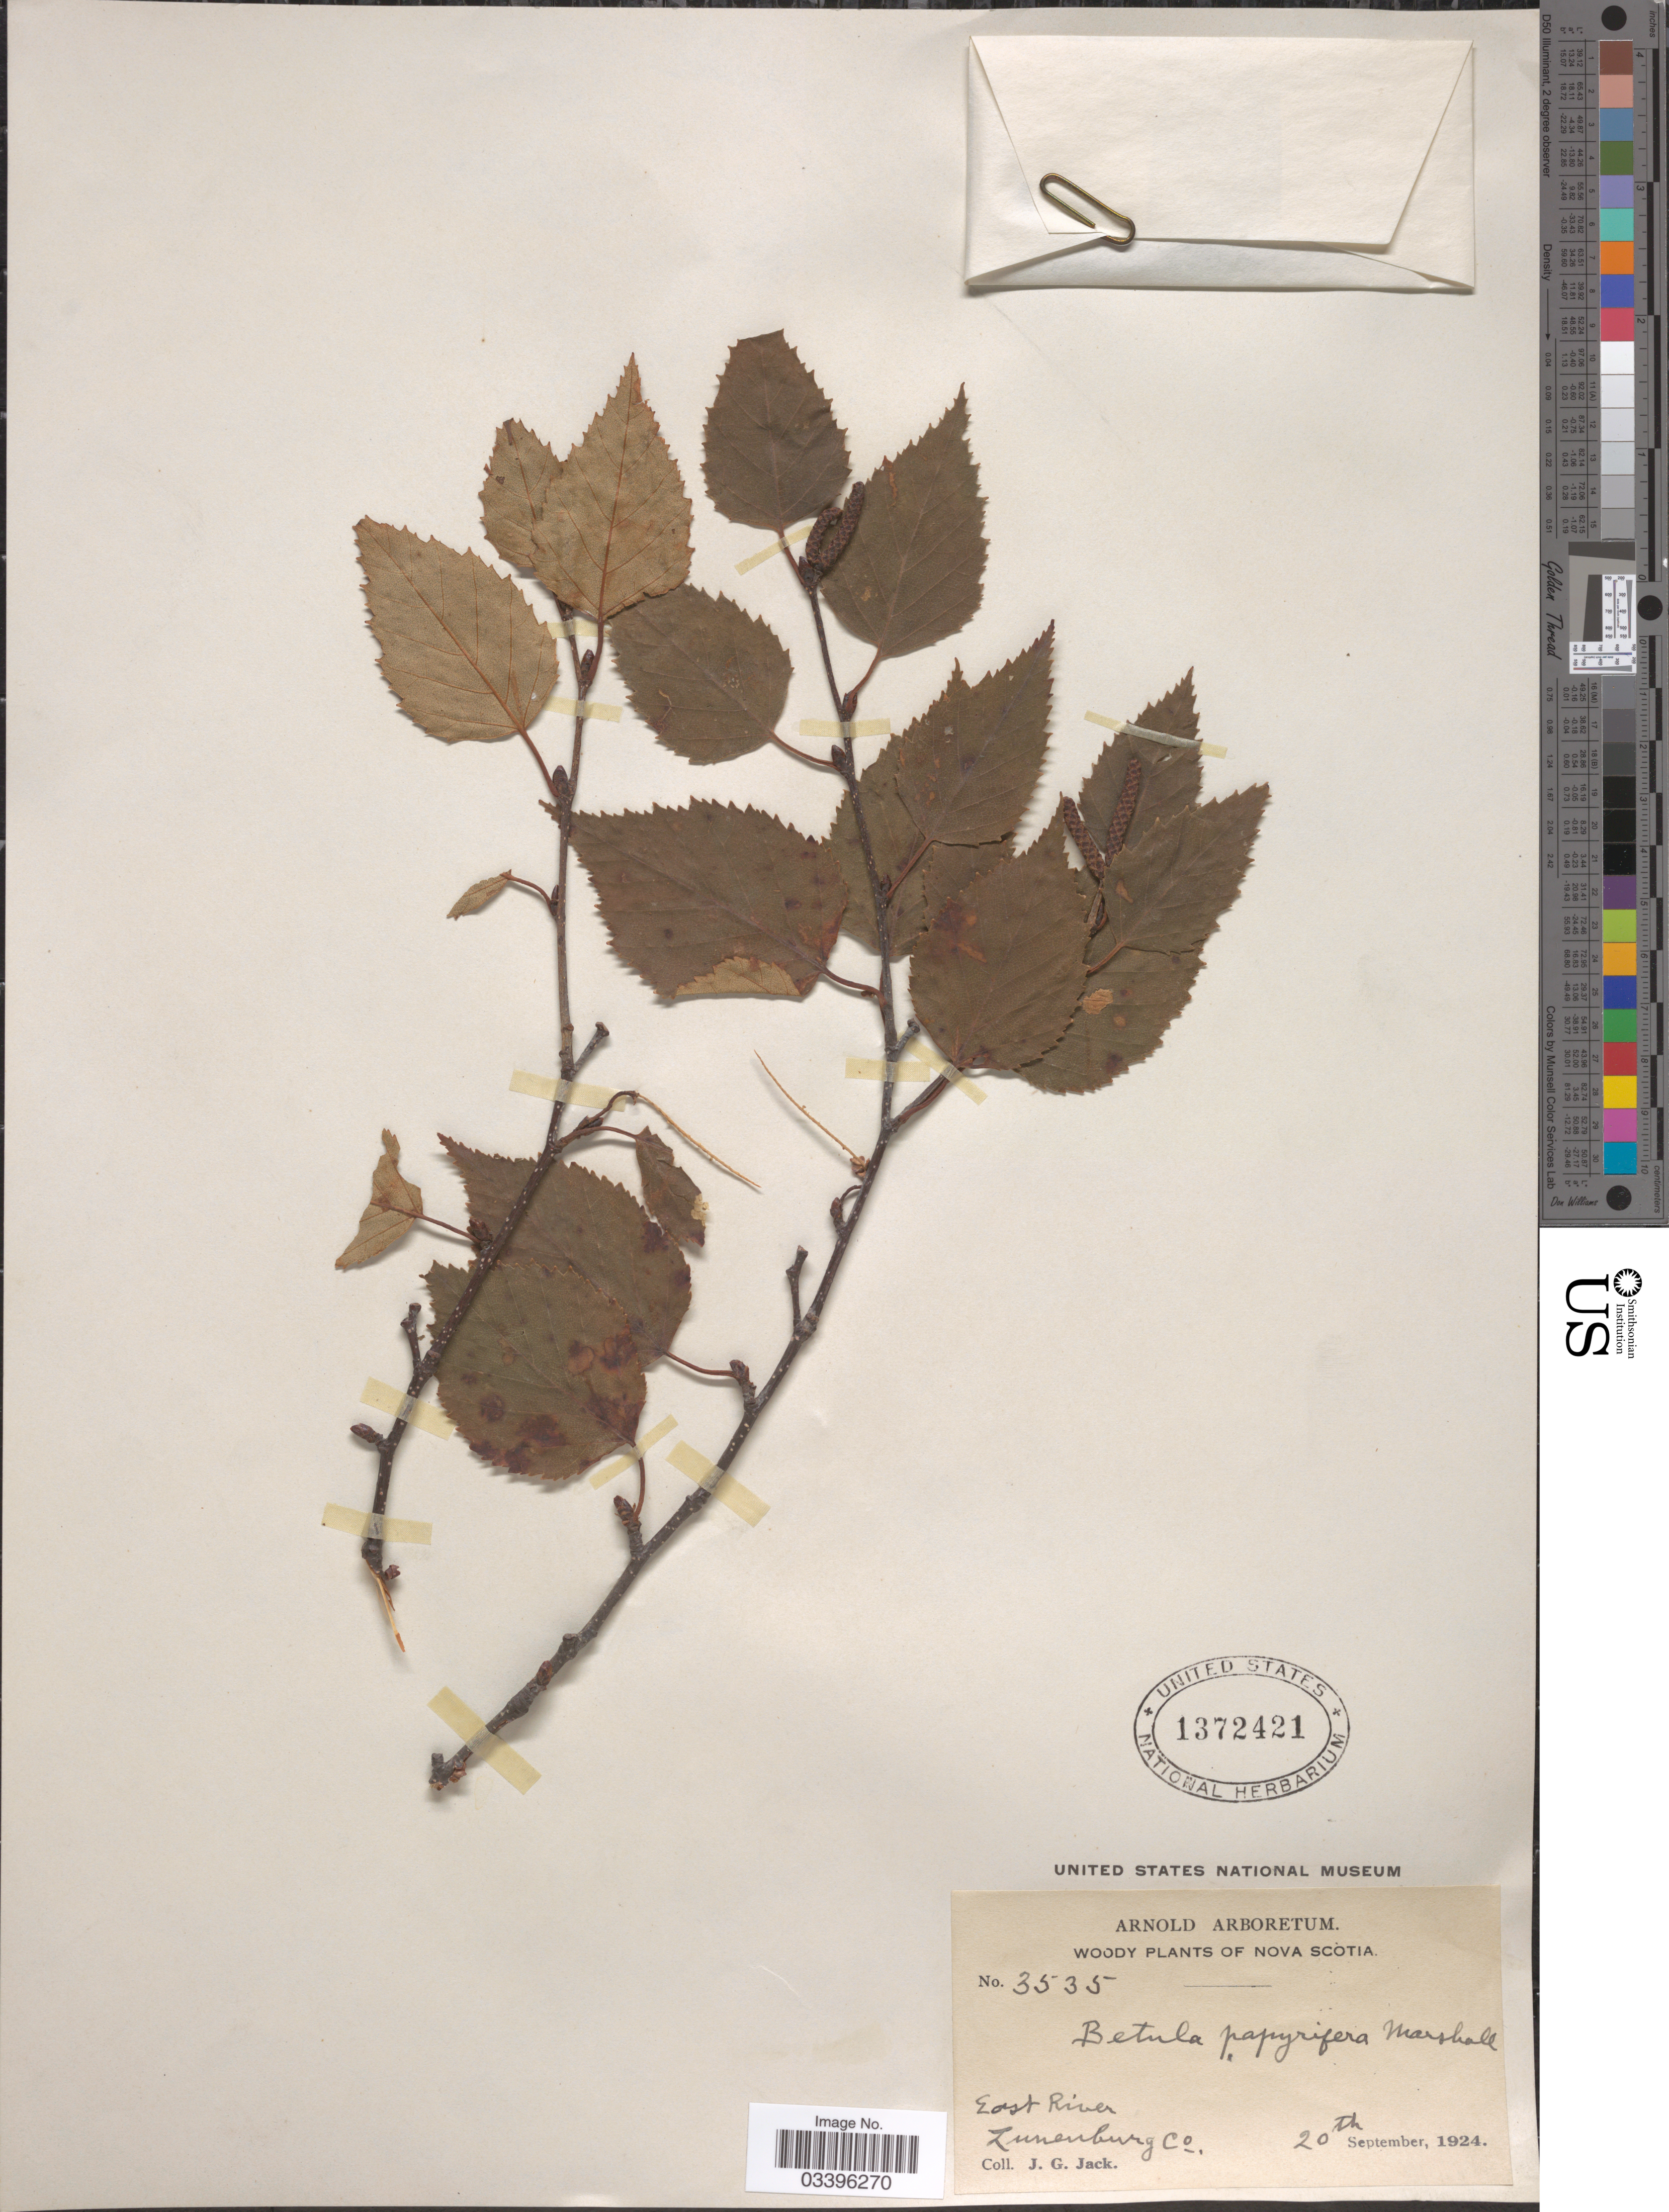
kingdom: Plantae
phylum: Tracheophyta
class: Magnoliopsida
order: Fagales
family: Betulaceae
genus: Betula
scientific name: Betula papyrifera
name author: Marshall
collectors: J. G. Jack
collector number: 3535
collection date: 1924-09-20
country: Canada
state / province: Nova Scotia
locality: East River. Lunenburg Co.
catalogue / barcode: US 1372421